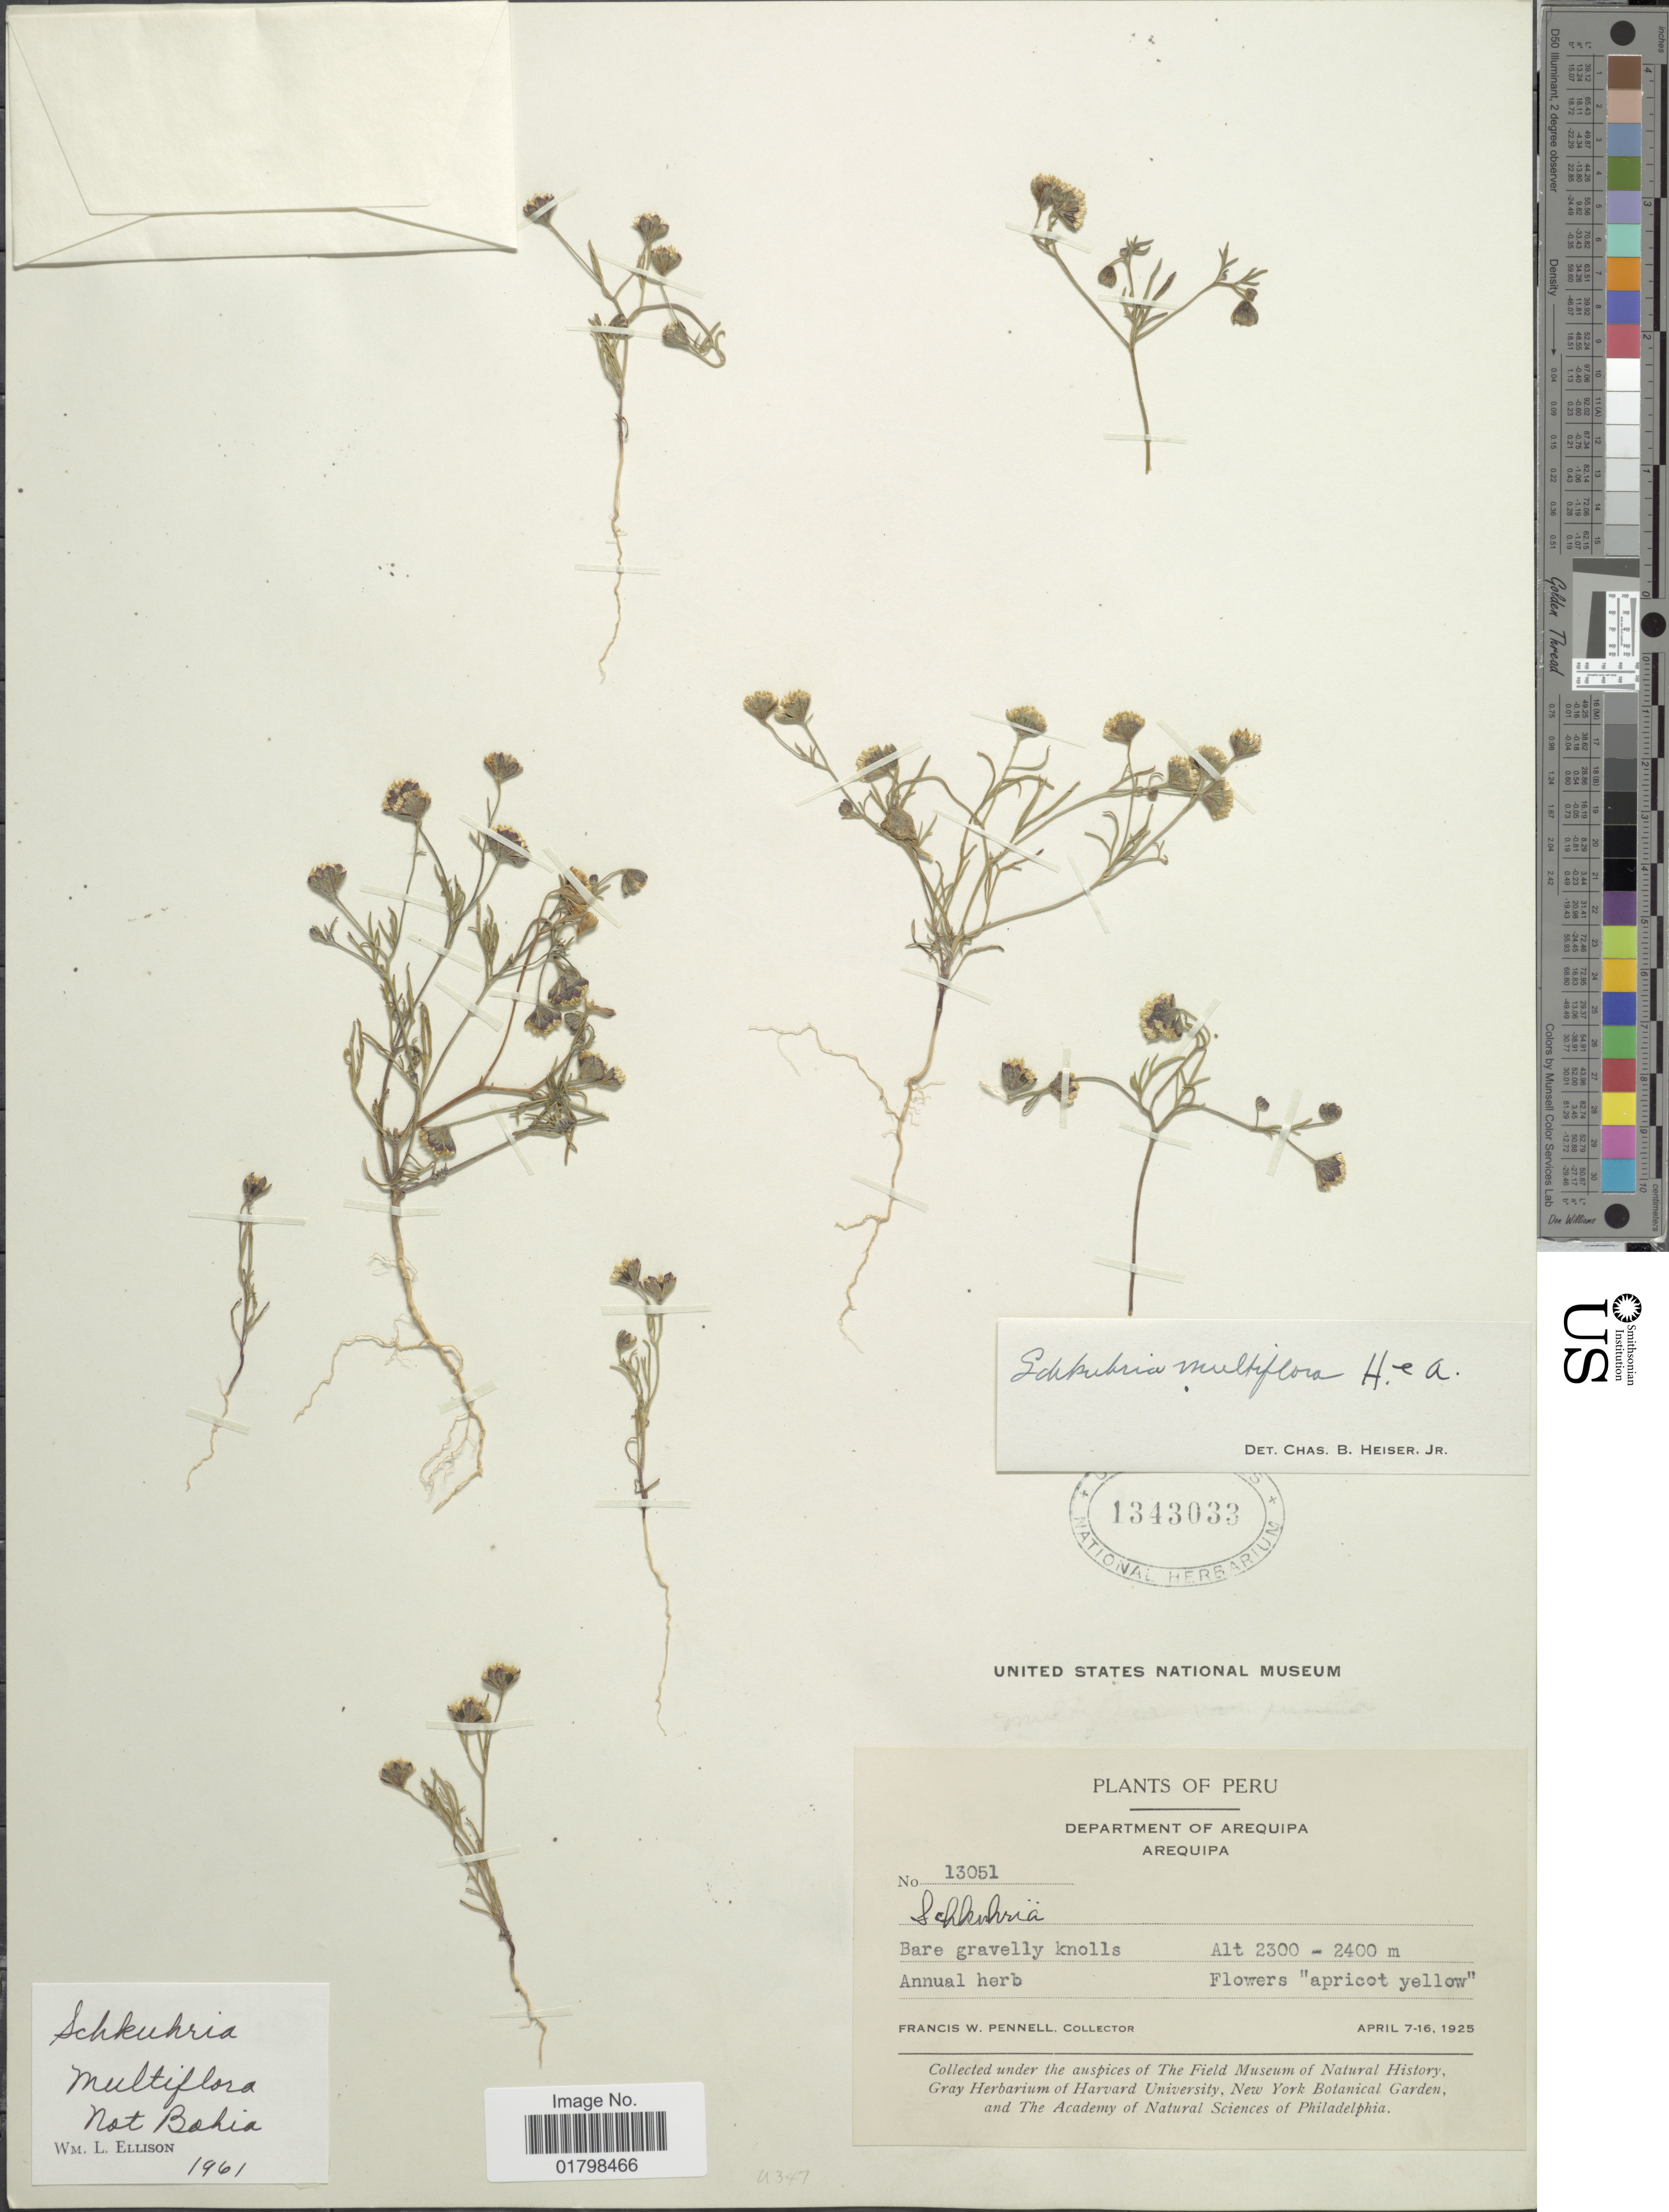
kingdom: Plantae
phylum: Tracheophyta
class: Magnoliopsida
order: Asterales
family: Asteraceae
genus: Schkuhria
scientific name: Schkuhria multiflora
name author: Hook. & Arn.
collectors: F. W. Pennell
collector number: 13051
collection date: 1925-04-07/1925-04-16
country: Peru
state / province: Arequipa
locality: Department Arequipa, Arequipa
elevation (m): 2300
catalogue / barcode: US 1343033